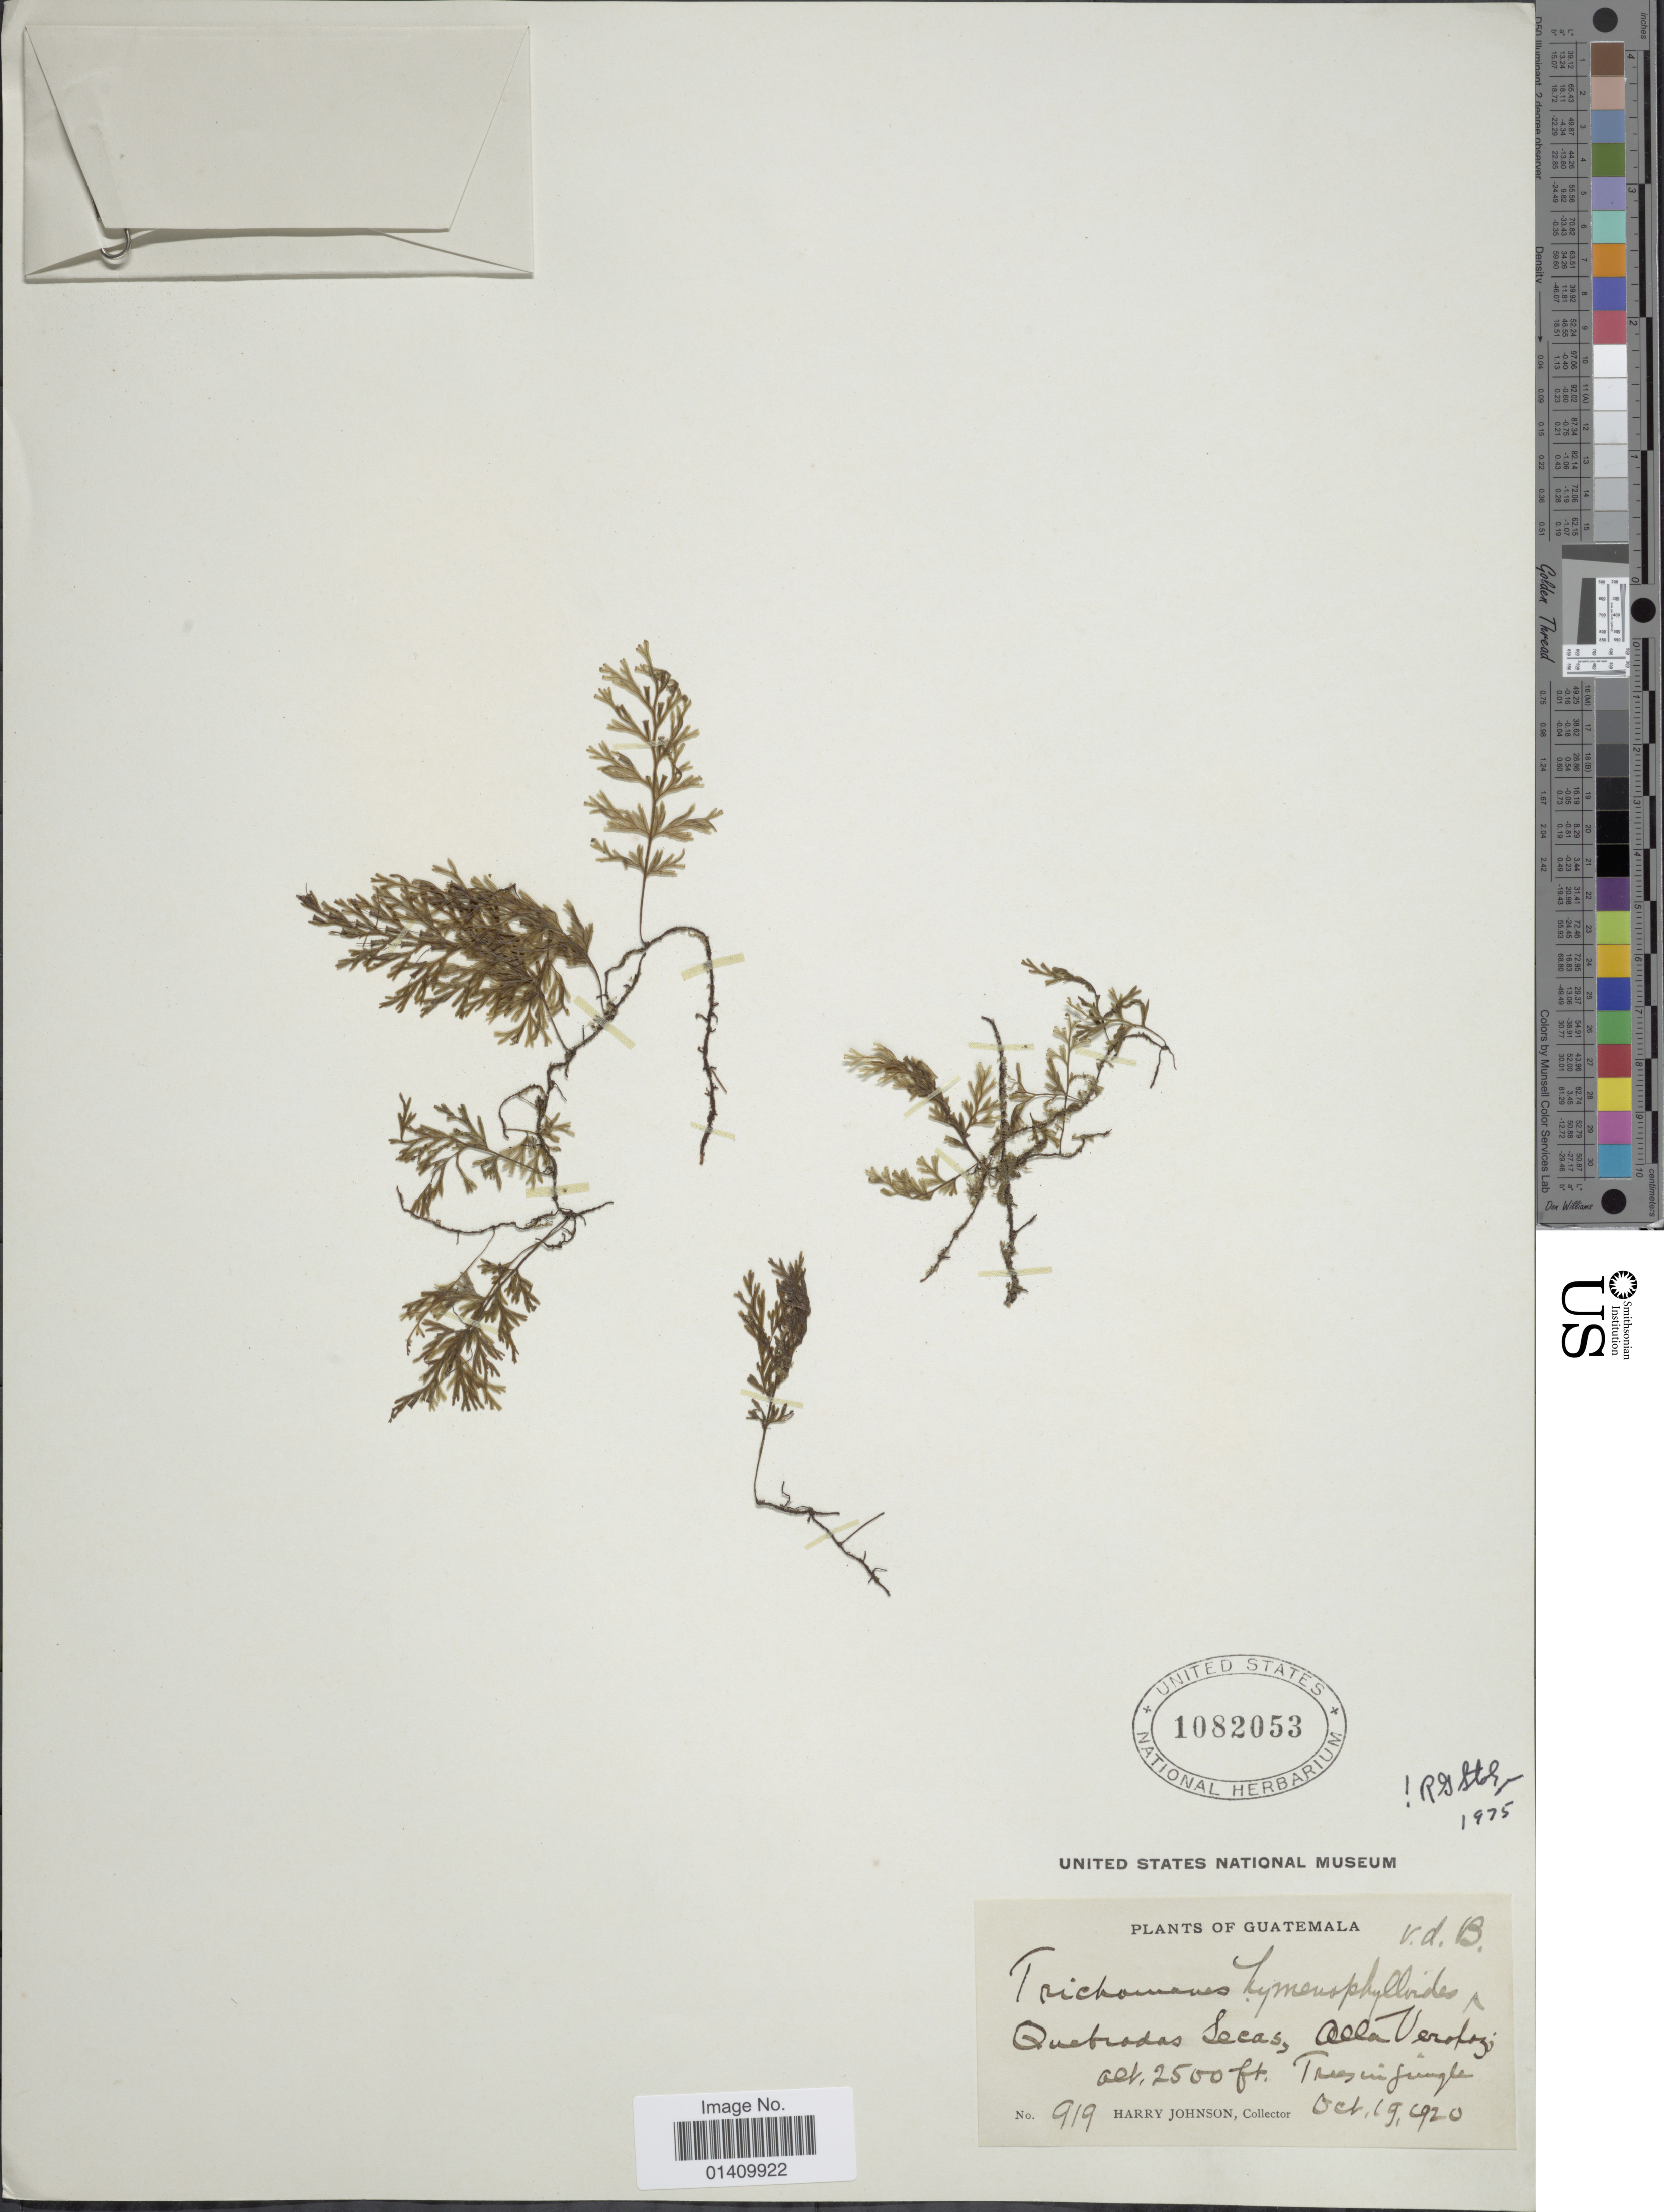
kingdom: Plantae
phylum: Tracheophyta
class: Polypodiopsida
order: Hymenophyllales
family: Hymenophyllaceae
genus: Polyphlebium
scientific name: Polyphlebium hymenophylloides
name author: (Bosch) Ebihara & Dubuisson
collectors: H. Johnson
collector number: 919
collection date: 1920-10-19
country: Guatemala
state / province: Alta Verapaz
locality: Quebradas Secas, Alta Verapaz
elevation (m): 762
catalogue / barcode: US 1082053